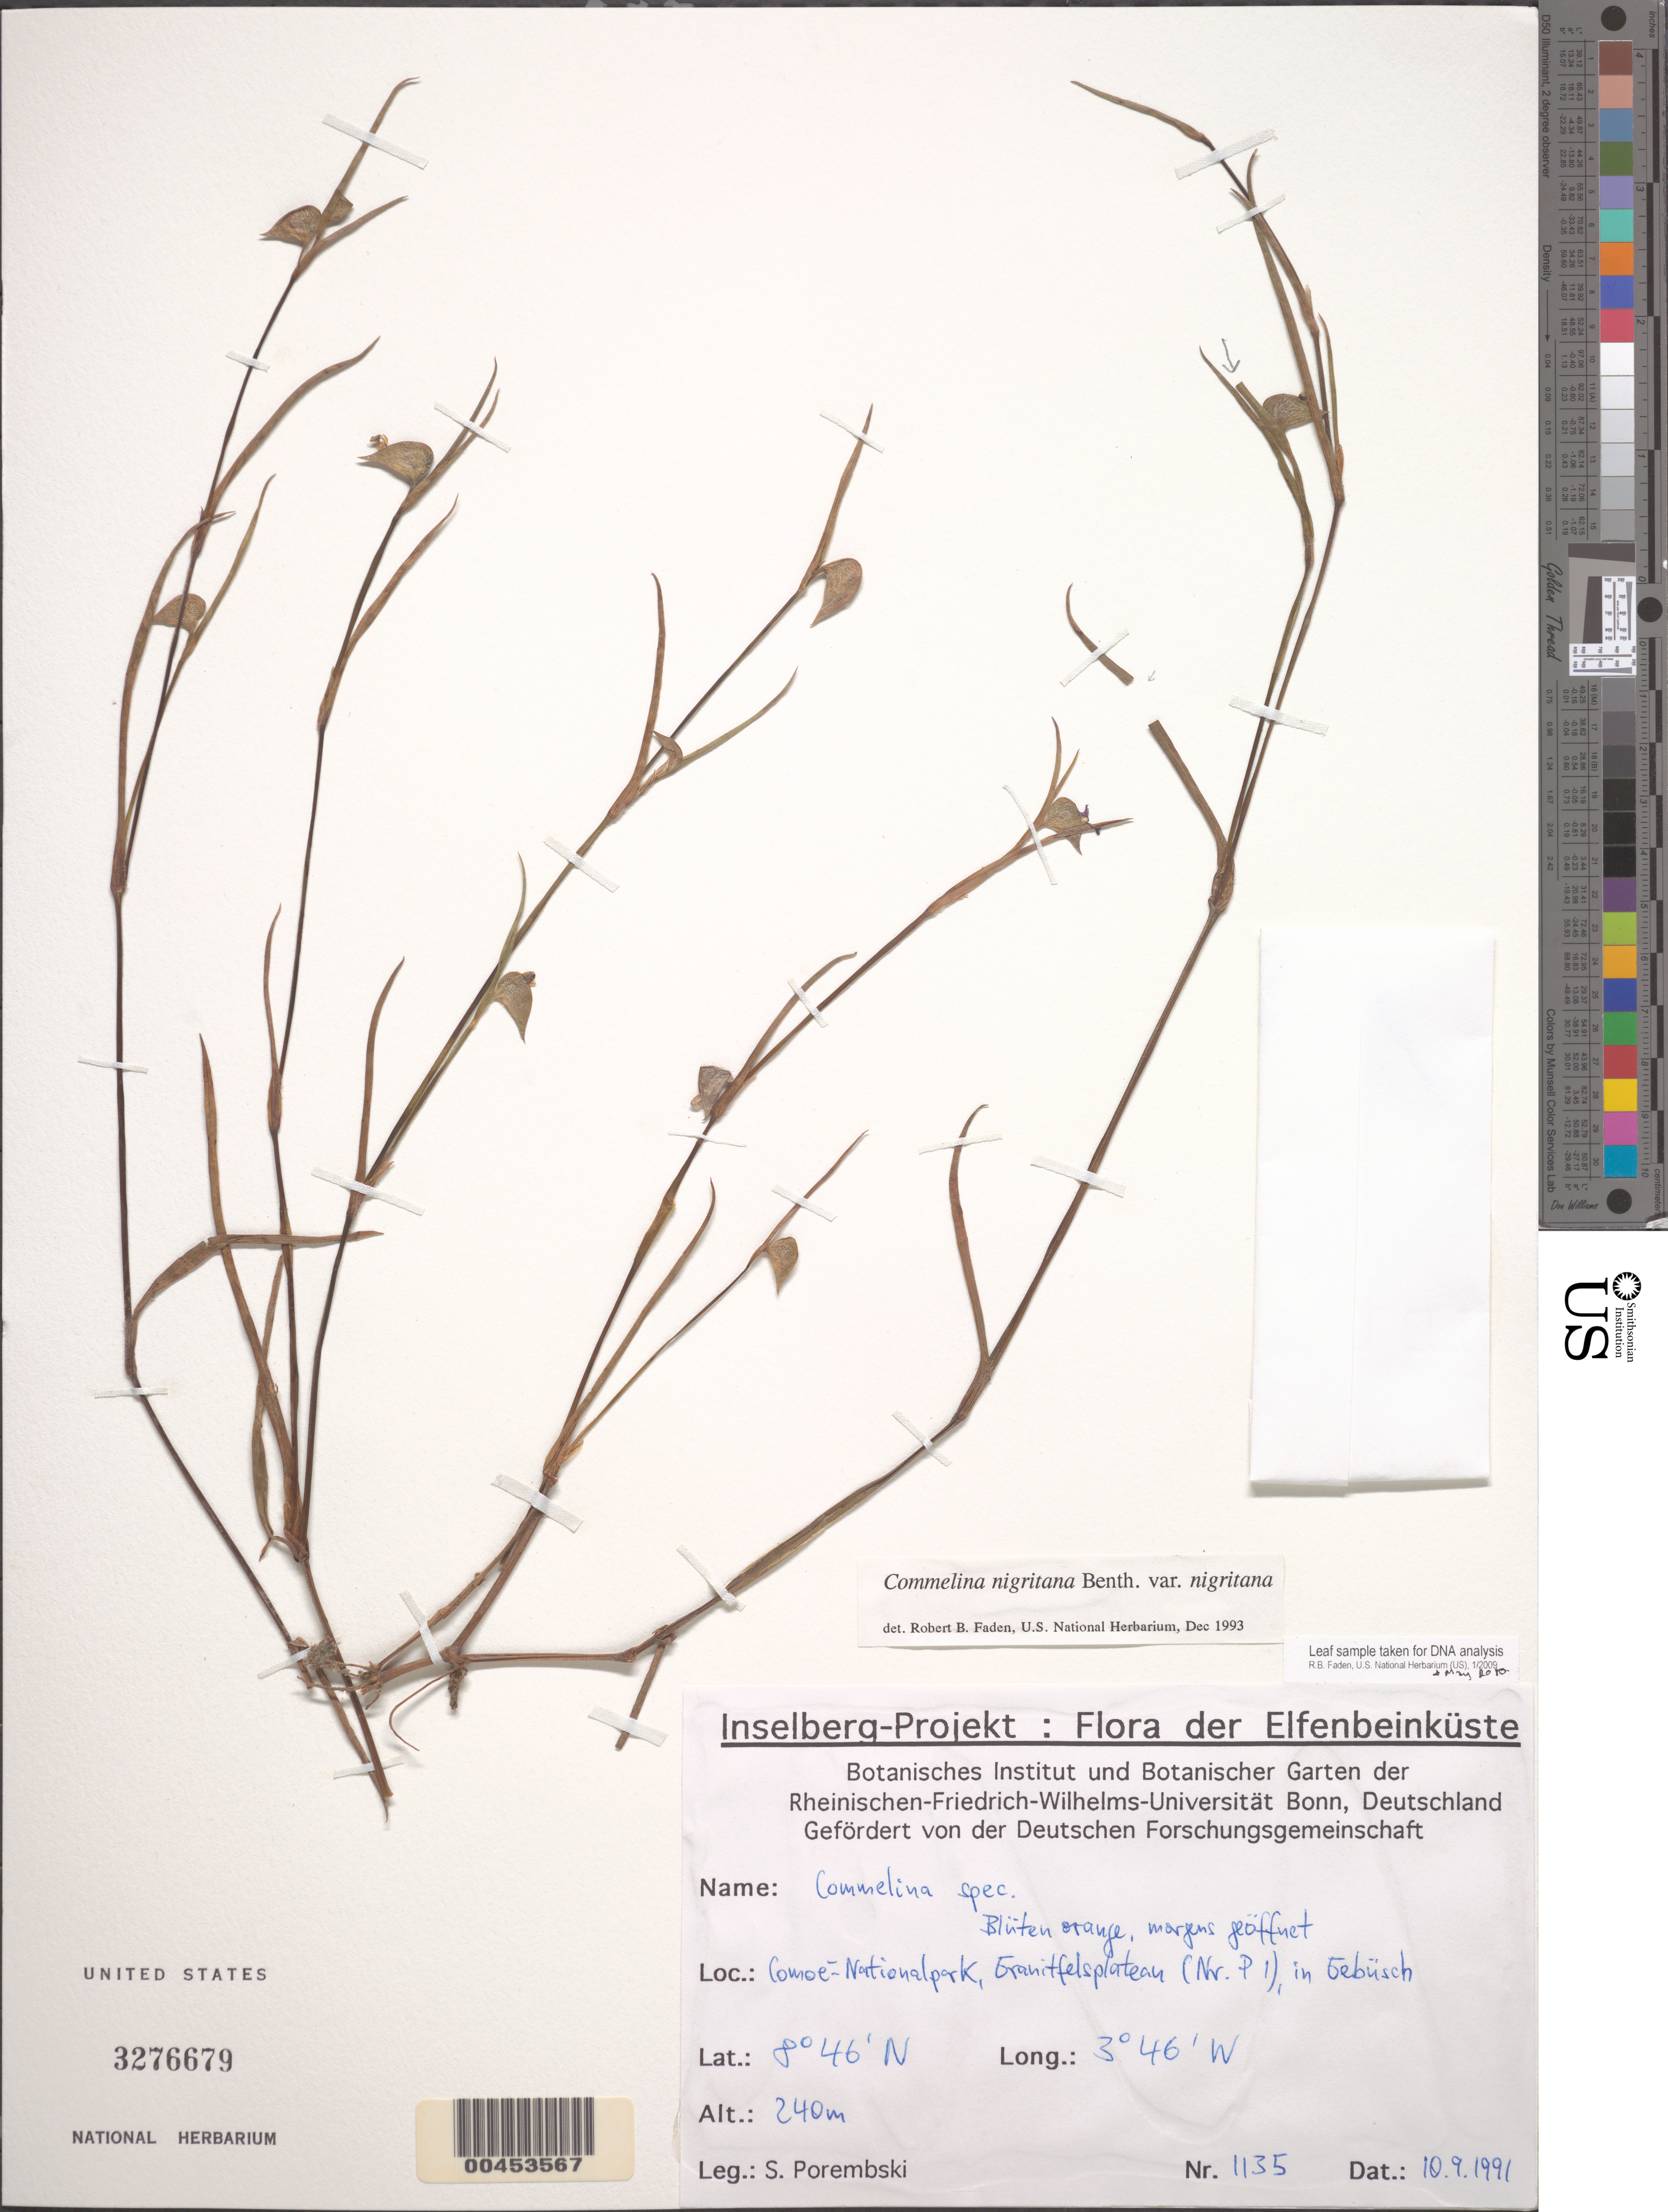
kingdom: Plantae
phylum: Tracheophyta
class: Liliopsida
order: Commelinales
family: Commelinaceae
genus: Commelina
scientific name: Commelina nigritana var. nigritana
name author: Benth.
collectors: S. Porembski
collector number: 1135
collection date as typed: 10 Sep 1991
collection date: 1991-09-10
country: Ivory Coast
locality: Comoe National Park, (nr. p1)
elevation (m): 240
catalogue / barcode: US 3276679